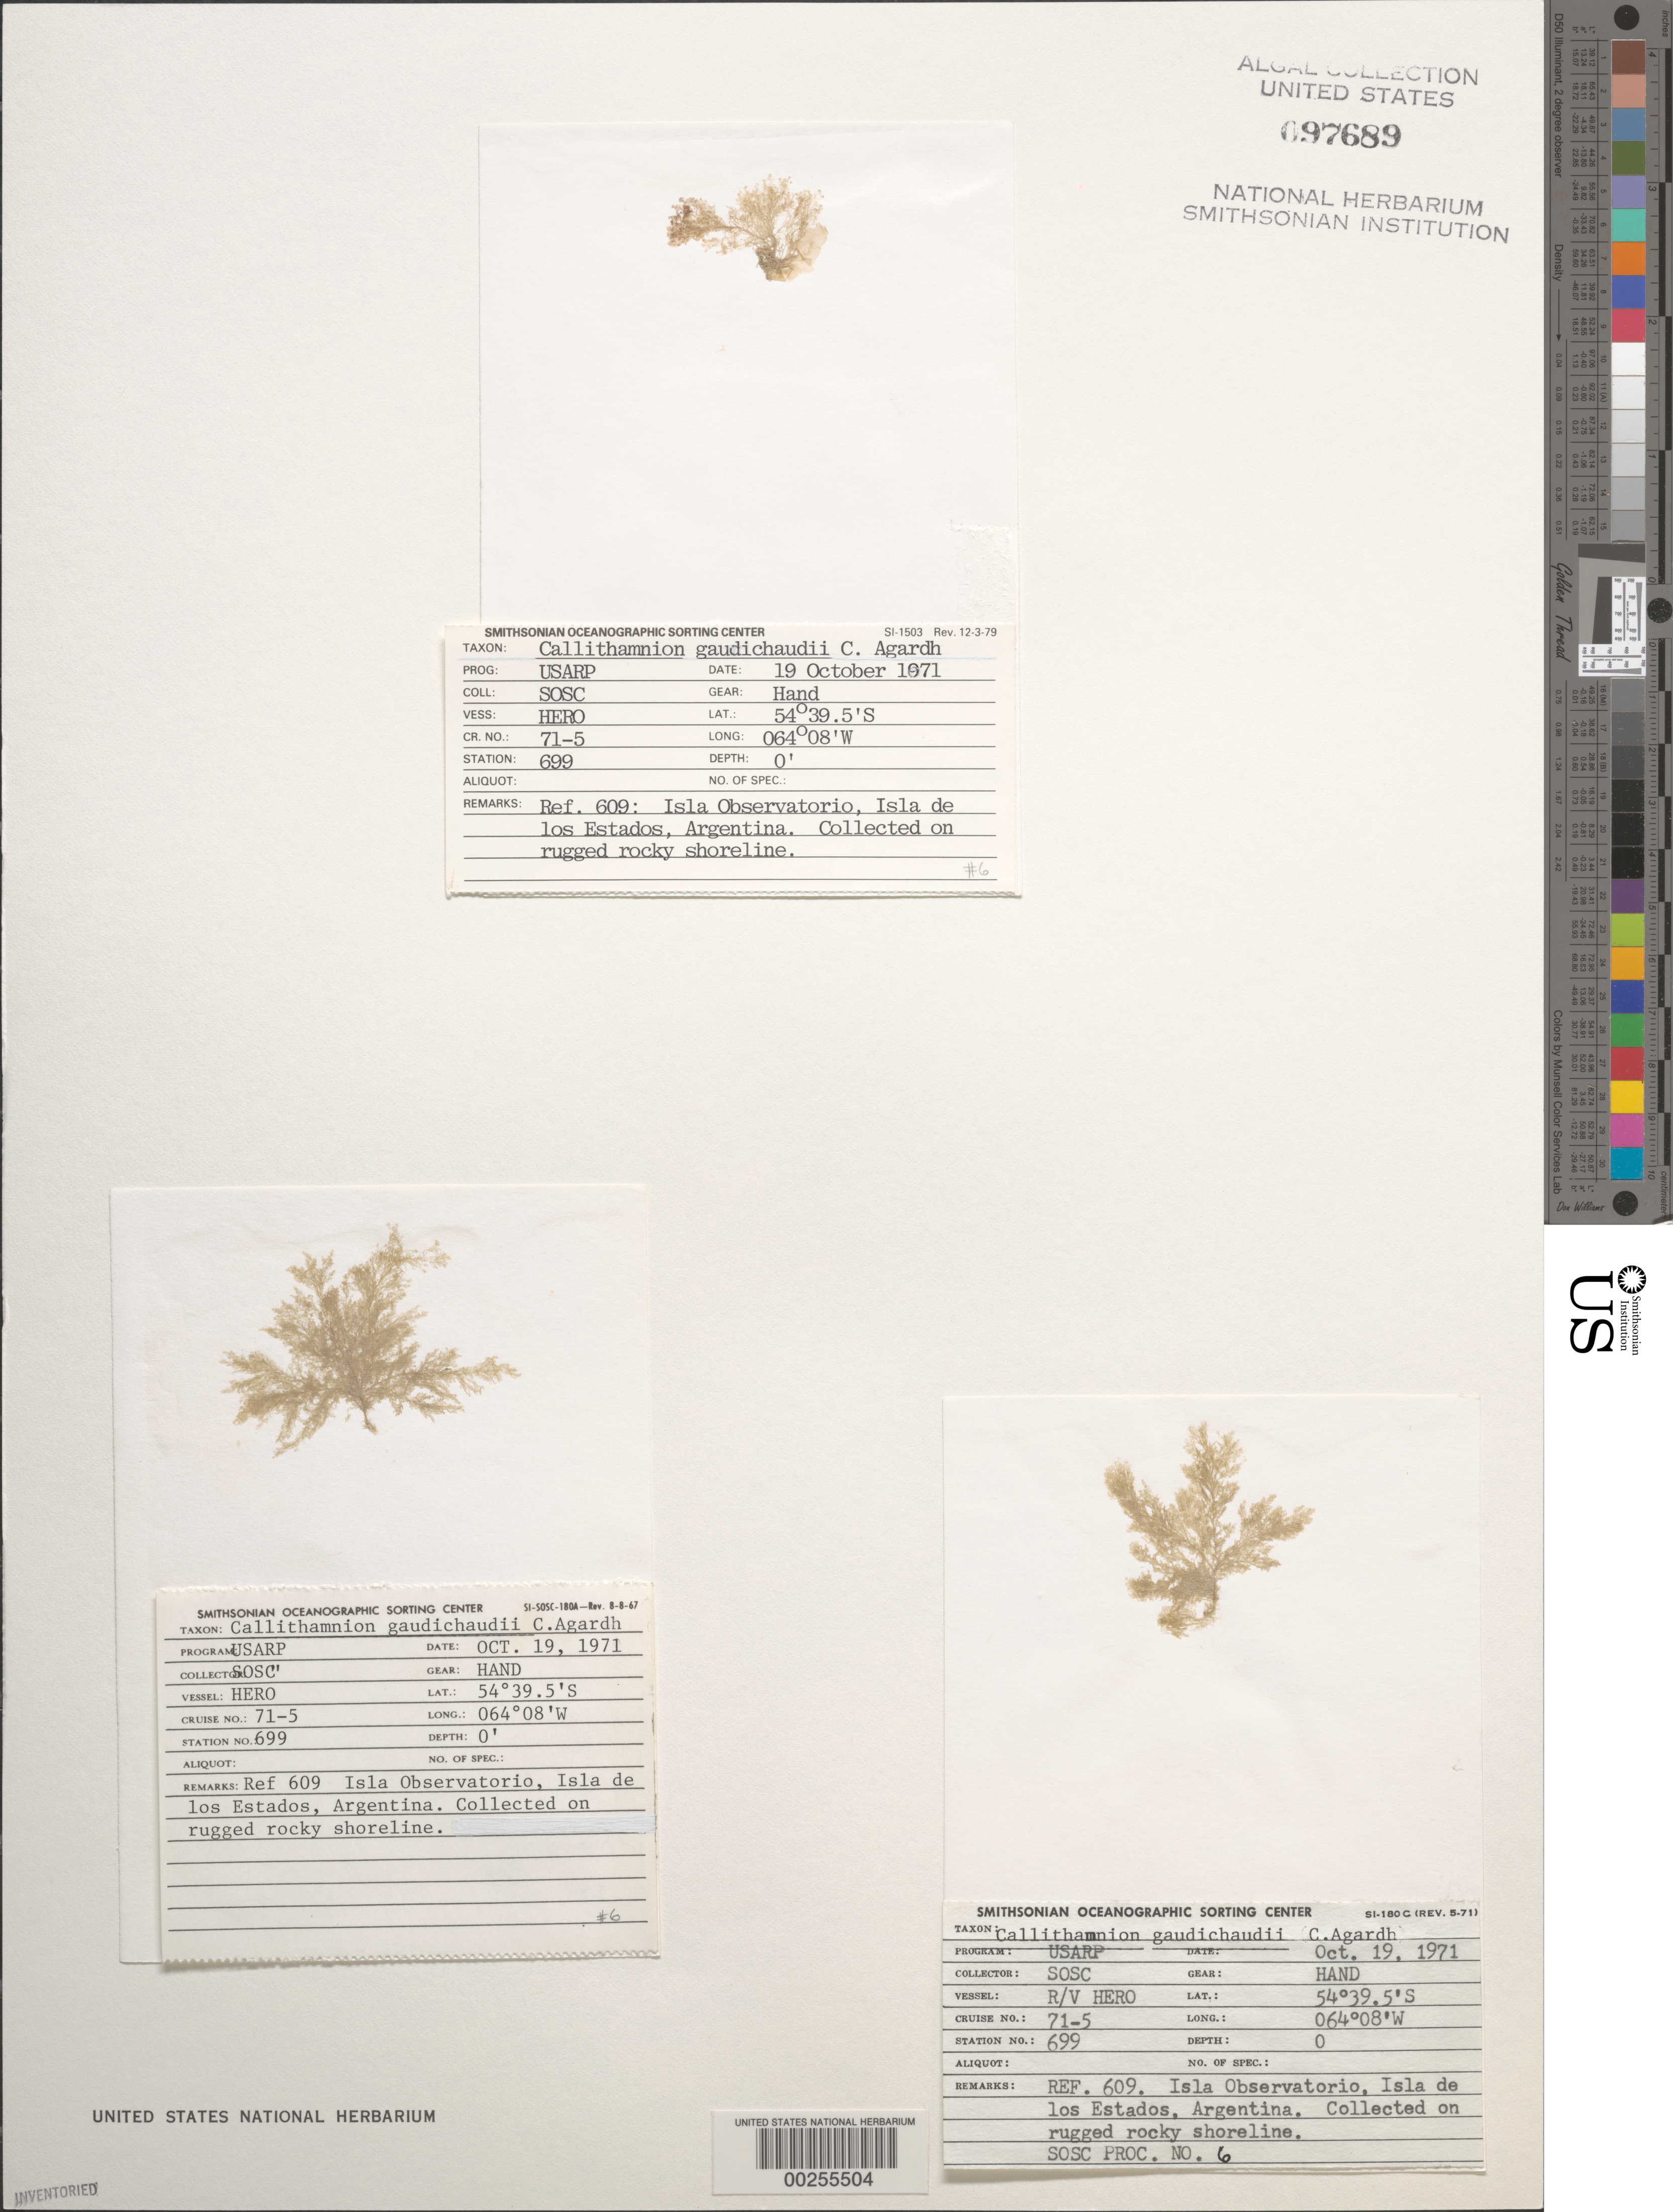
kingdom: Plantae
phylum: Rhodophyta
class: Florideophyceae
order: Ceramiales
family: Callithamniaceae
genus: Callithamnion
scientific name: Callithamnion gaudichaudii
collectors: SOSC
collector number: Station 699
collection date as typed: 19 Oct 1971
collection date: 1971-10-19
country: Argentina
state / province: Tierra del Fuego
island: Isla Observatorio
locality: North of Isla de los Estados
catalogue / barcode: US 97689